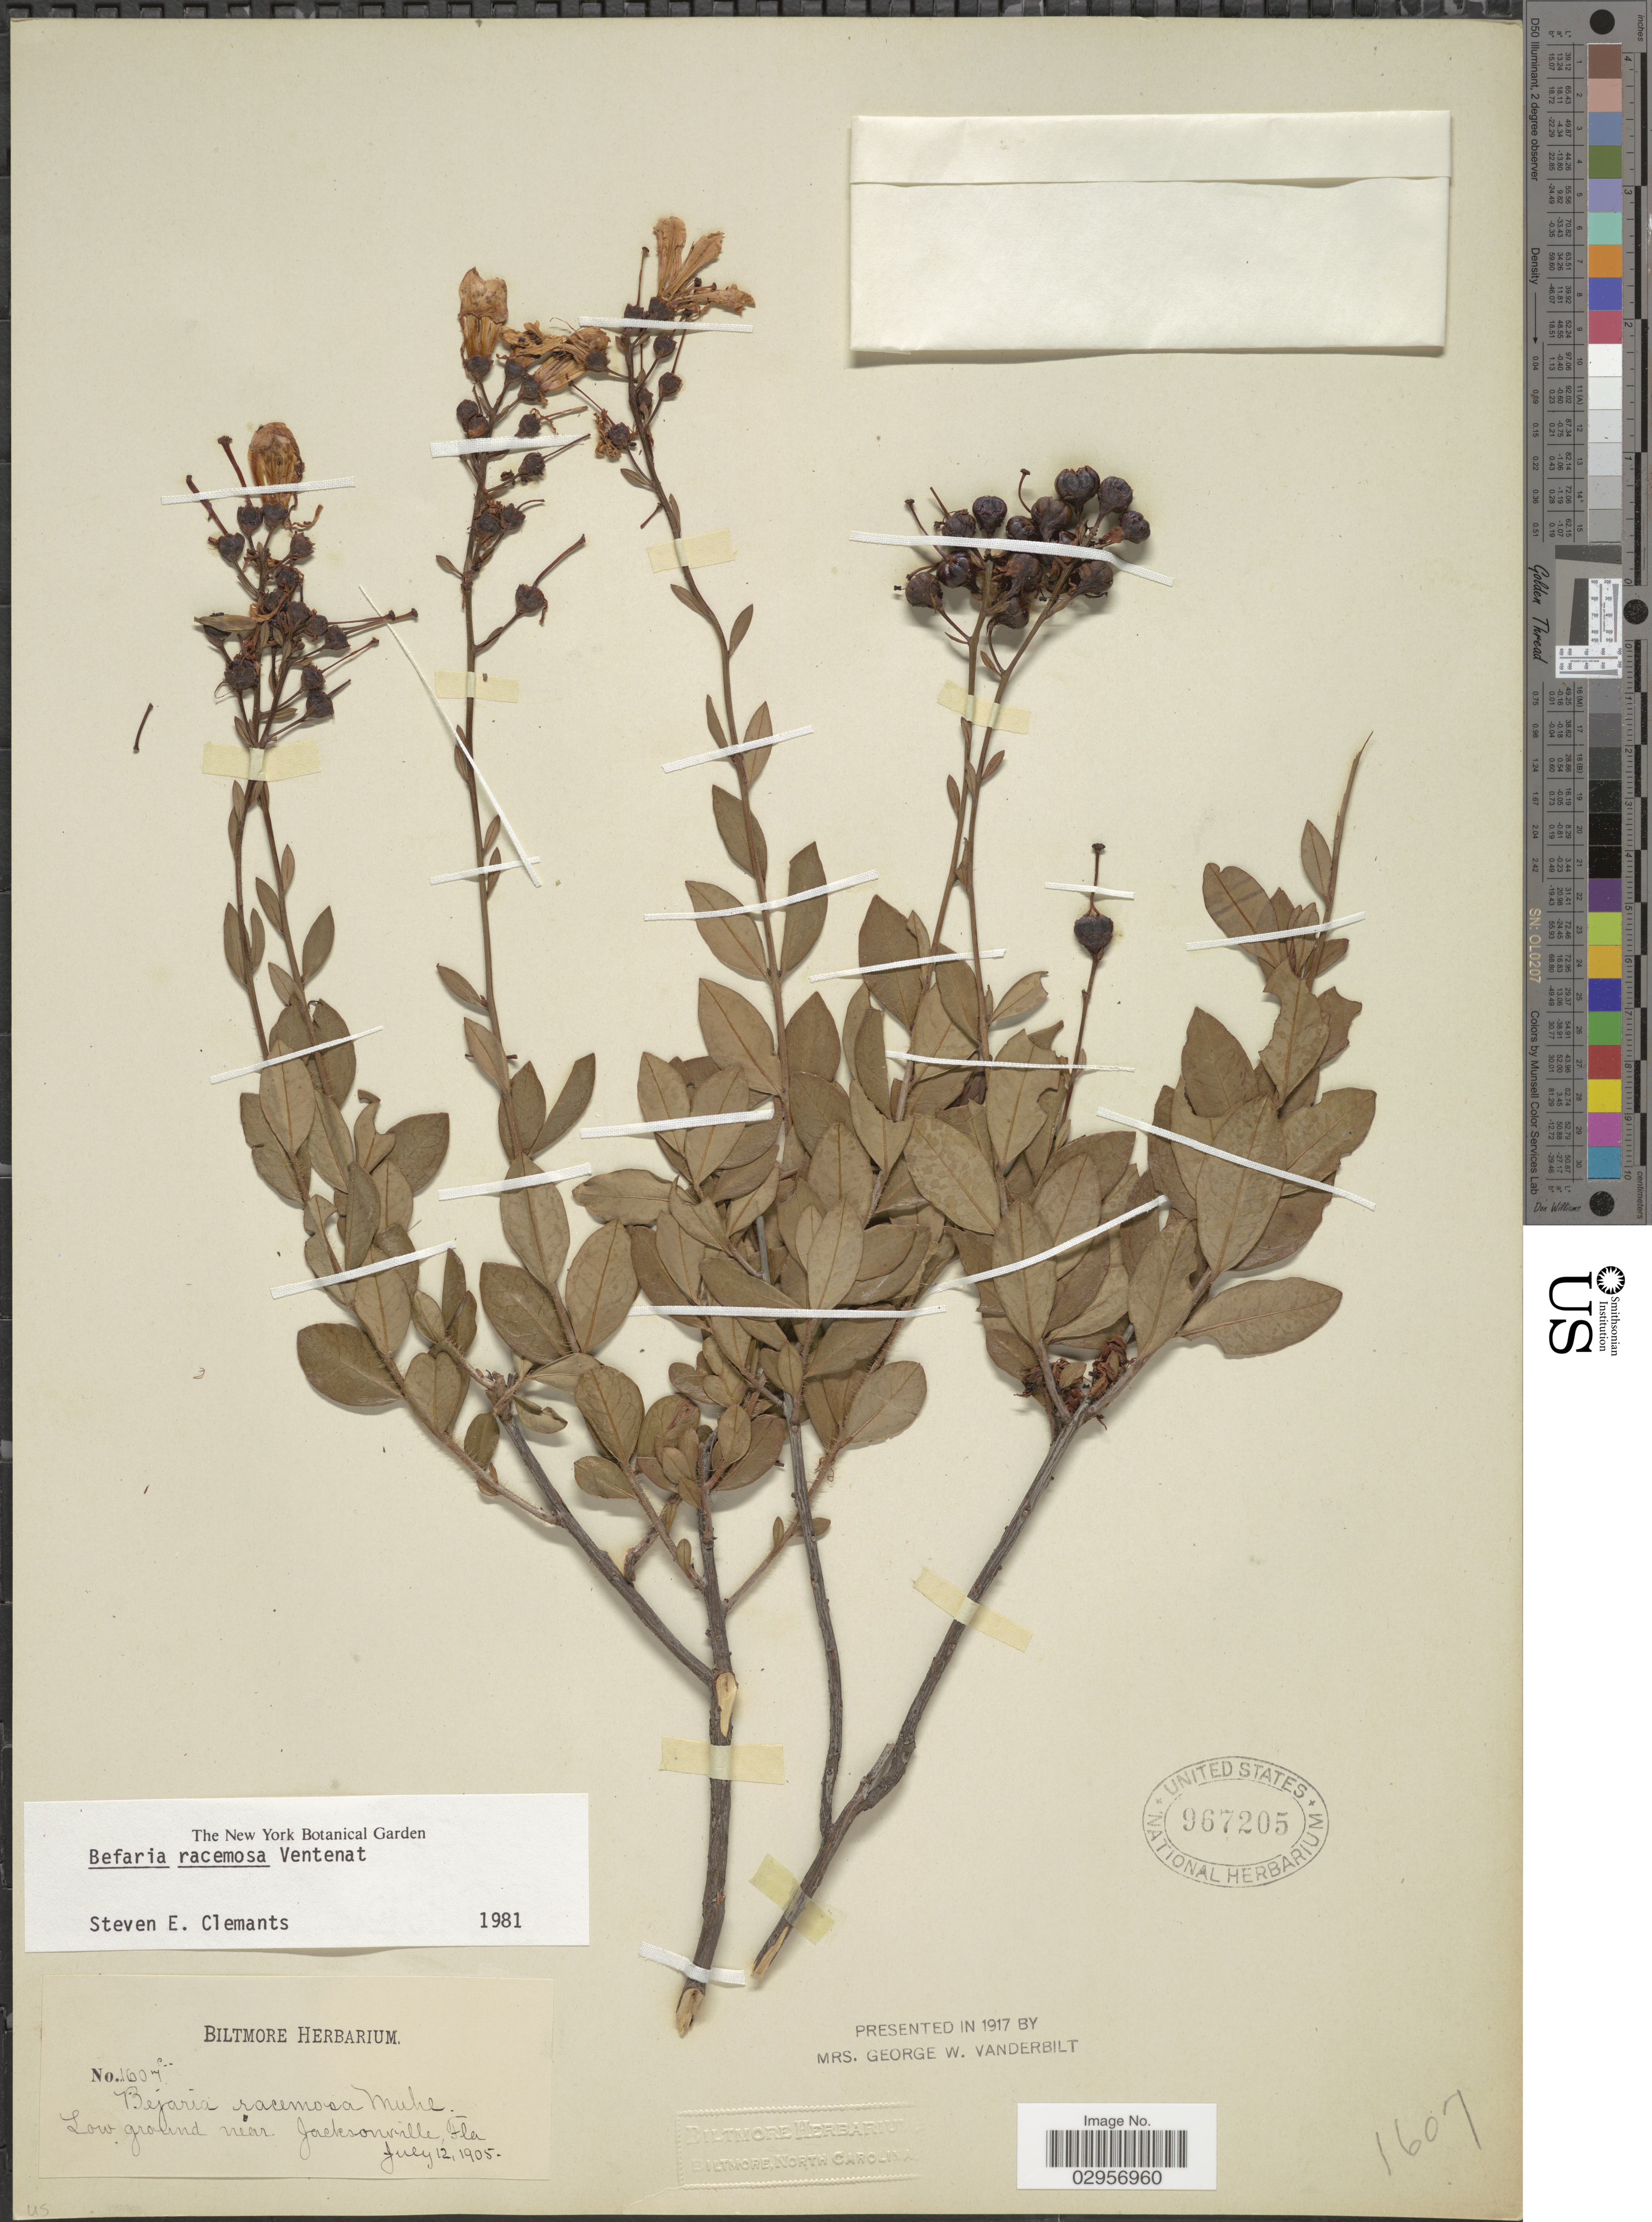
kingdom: Plantae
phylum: Tracheophyta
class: Magnoliopsida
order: Ericales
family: Ericaceae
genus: Bejaria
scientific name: Bejaria racemosa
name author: Vent.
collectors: ex herb. Biltmore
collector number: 1607c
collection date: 1905-07-12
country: United States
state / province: Florida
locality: Low ground near Jacksonville, Fla.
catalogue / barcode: US 967205